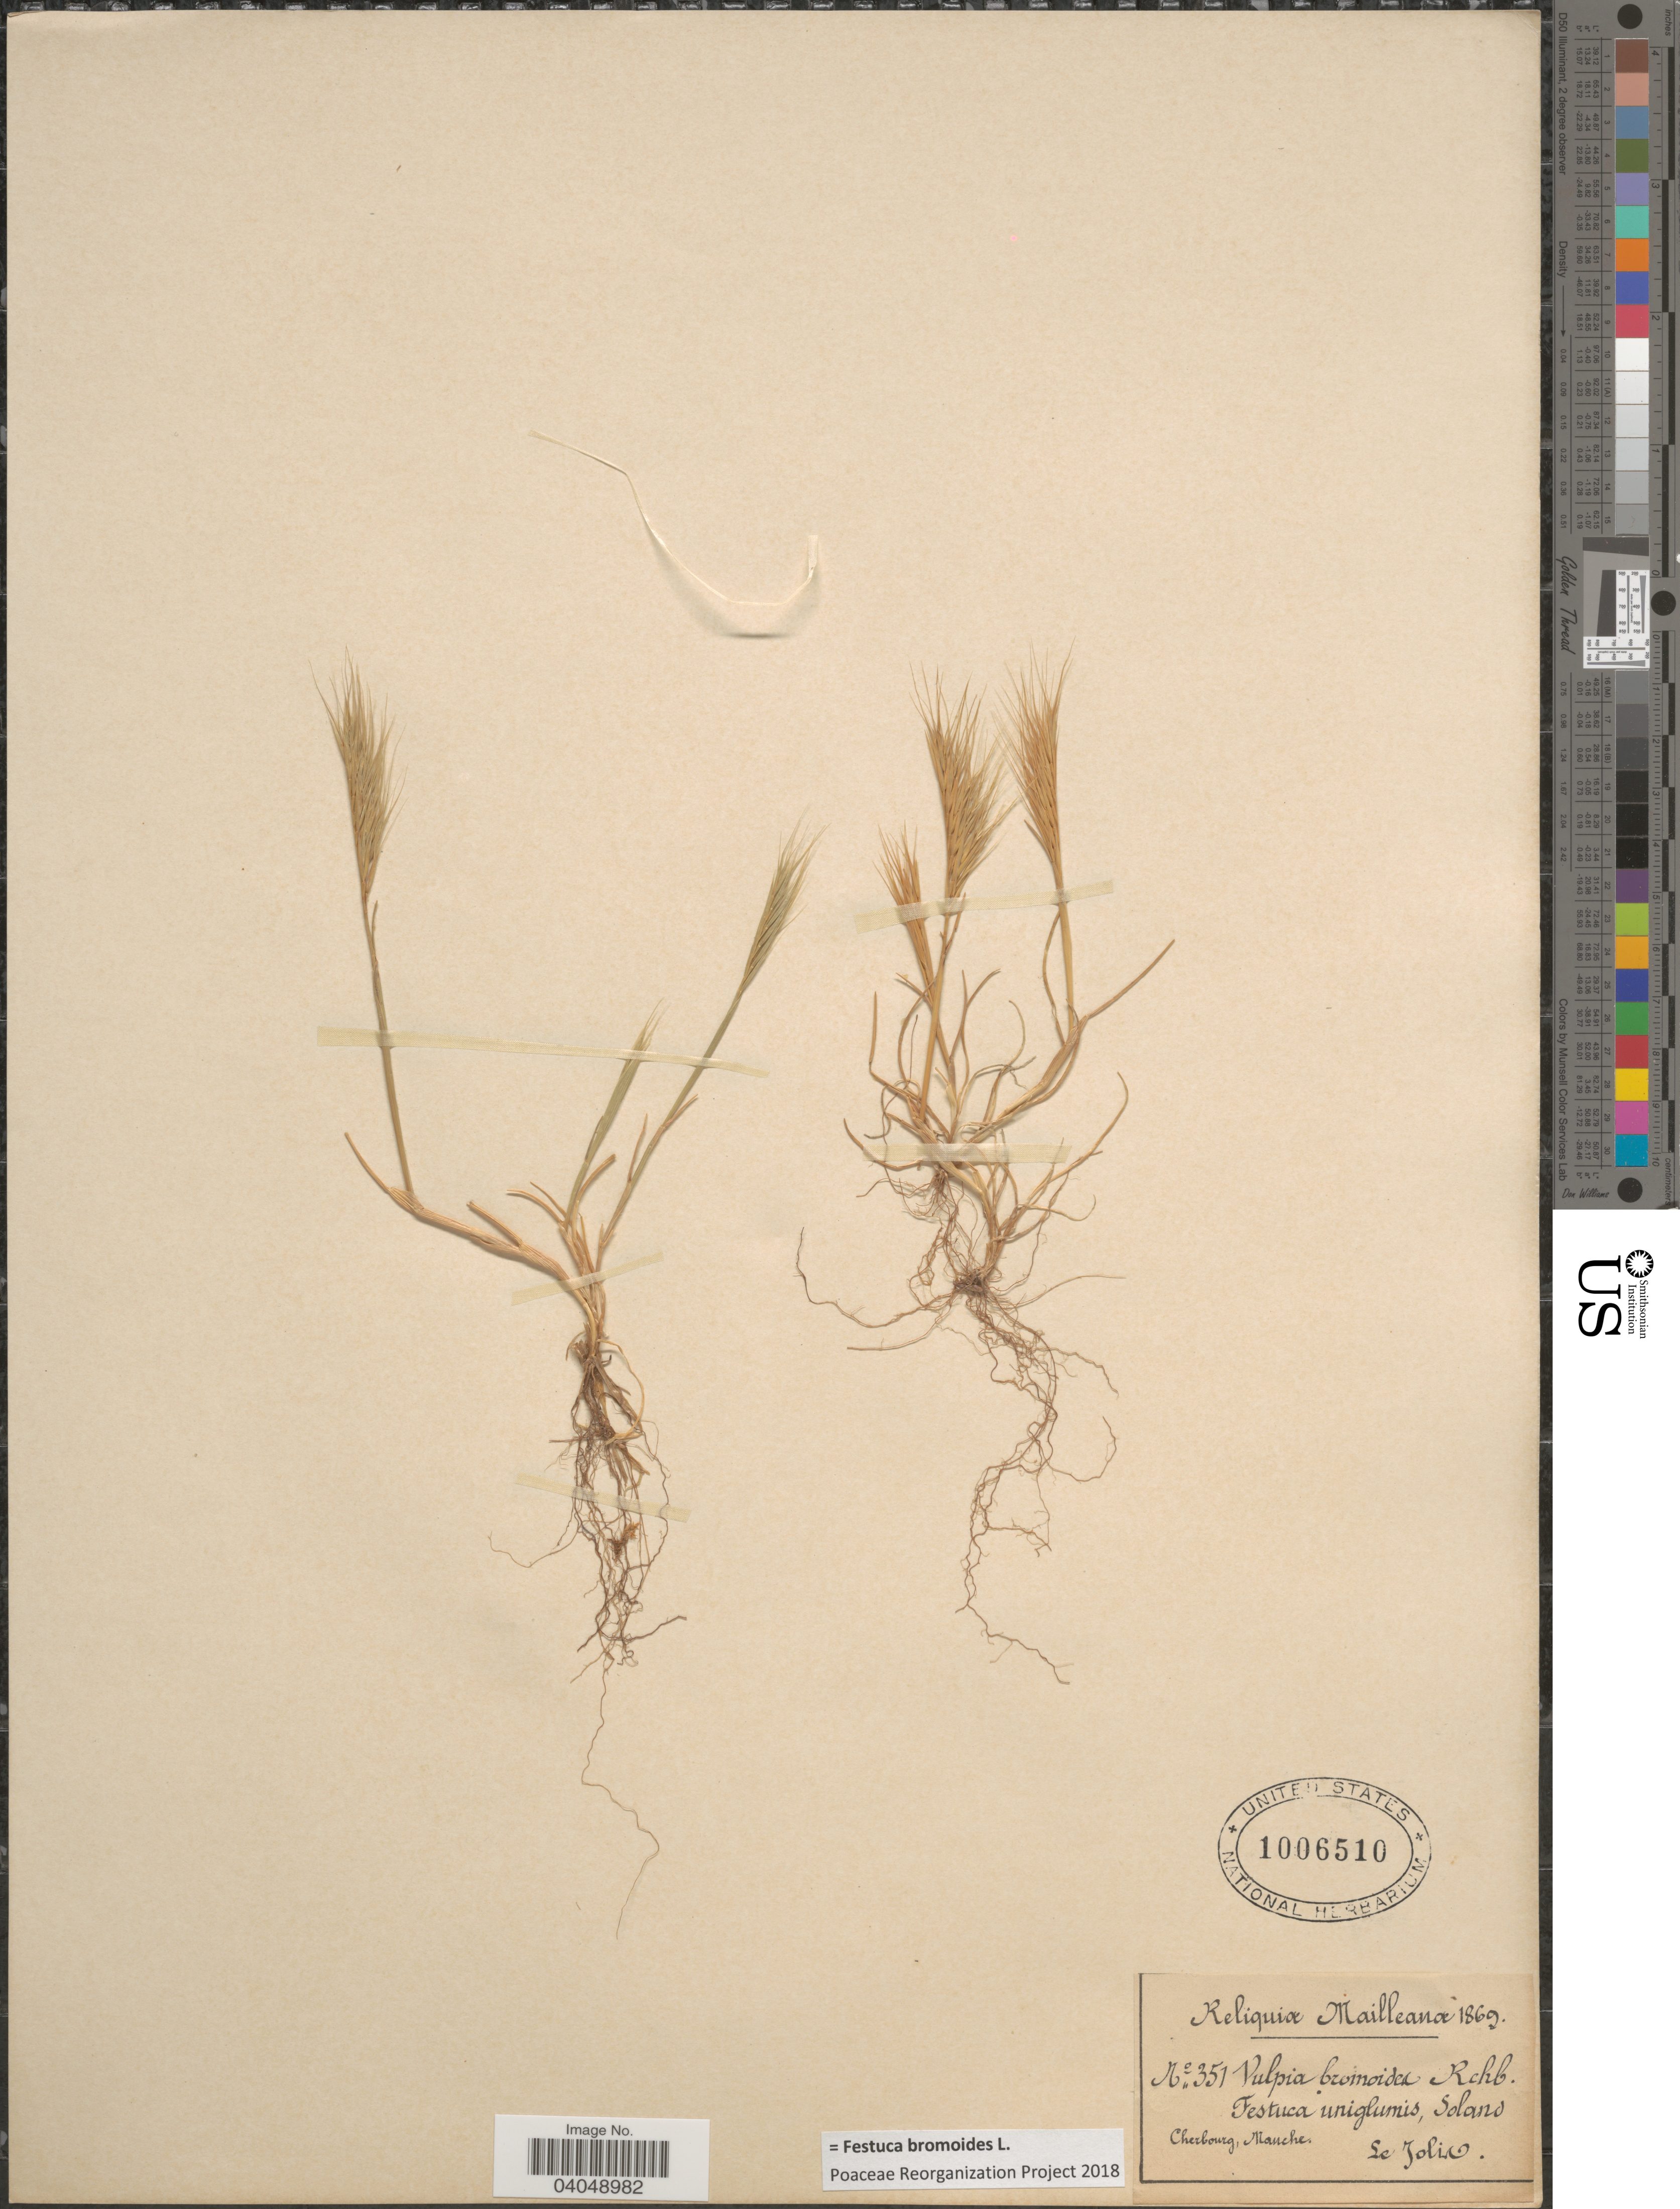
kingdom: Plantae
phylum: Tracheophyta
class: Liliopsida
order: Poales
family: Poaceae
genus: Festuca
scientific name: Festuca bromoides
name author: L.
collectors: Le Jolis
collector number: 351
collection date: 1869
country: France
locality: Cherbourg, Manche.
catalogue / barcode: US 1006510